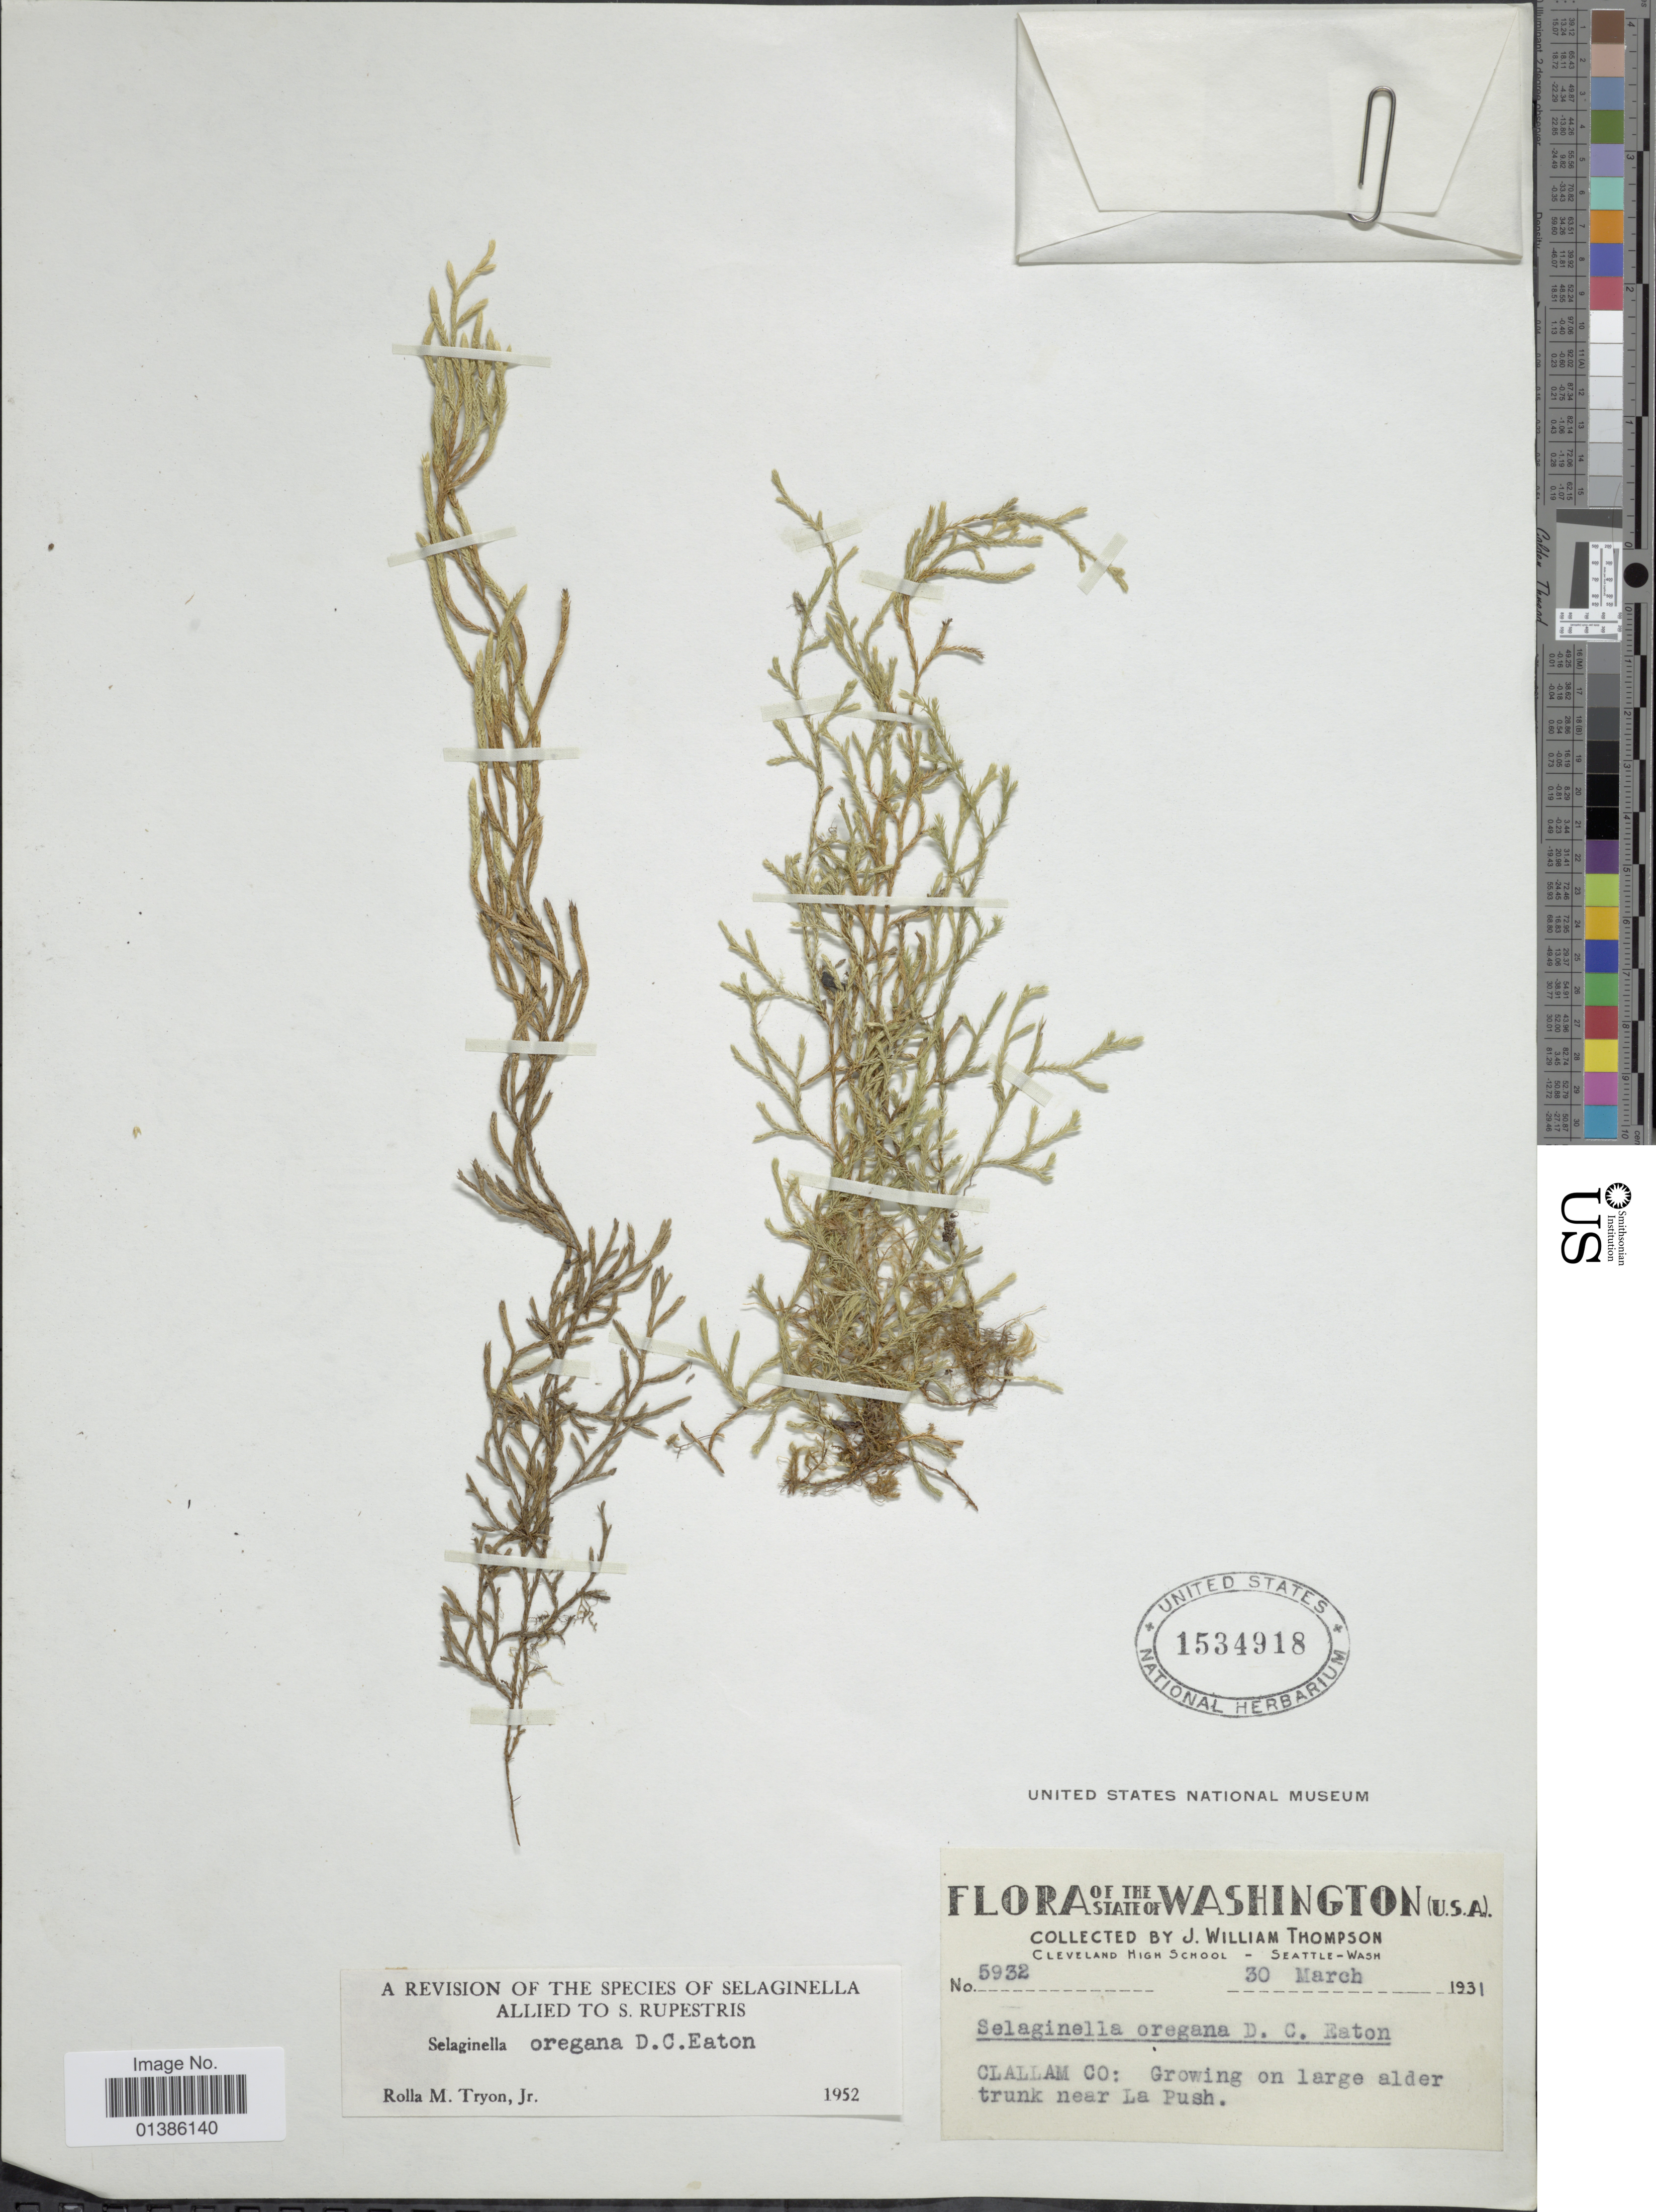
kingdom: Plantae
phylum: Tracheophyta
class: Lycopodiopsida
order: Selaginellales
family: Selaginellaceae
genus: Selaginella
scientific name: Selaginella oregana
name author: D.C. Eaton ex S. Watson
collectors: J. W. Thompson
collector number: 5932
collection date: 1931-03-30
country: United States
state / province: Washington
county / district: Clallam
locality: Cleveland High School - Seattle. Clallam Co: Growing on large alder trunk near La Push.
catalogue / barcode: US 1534918